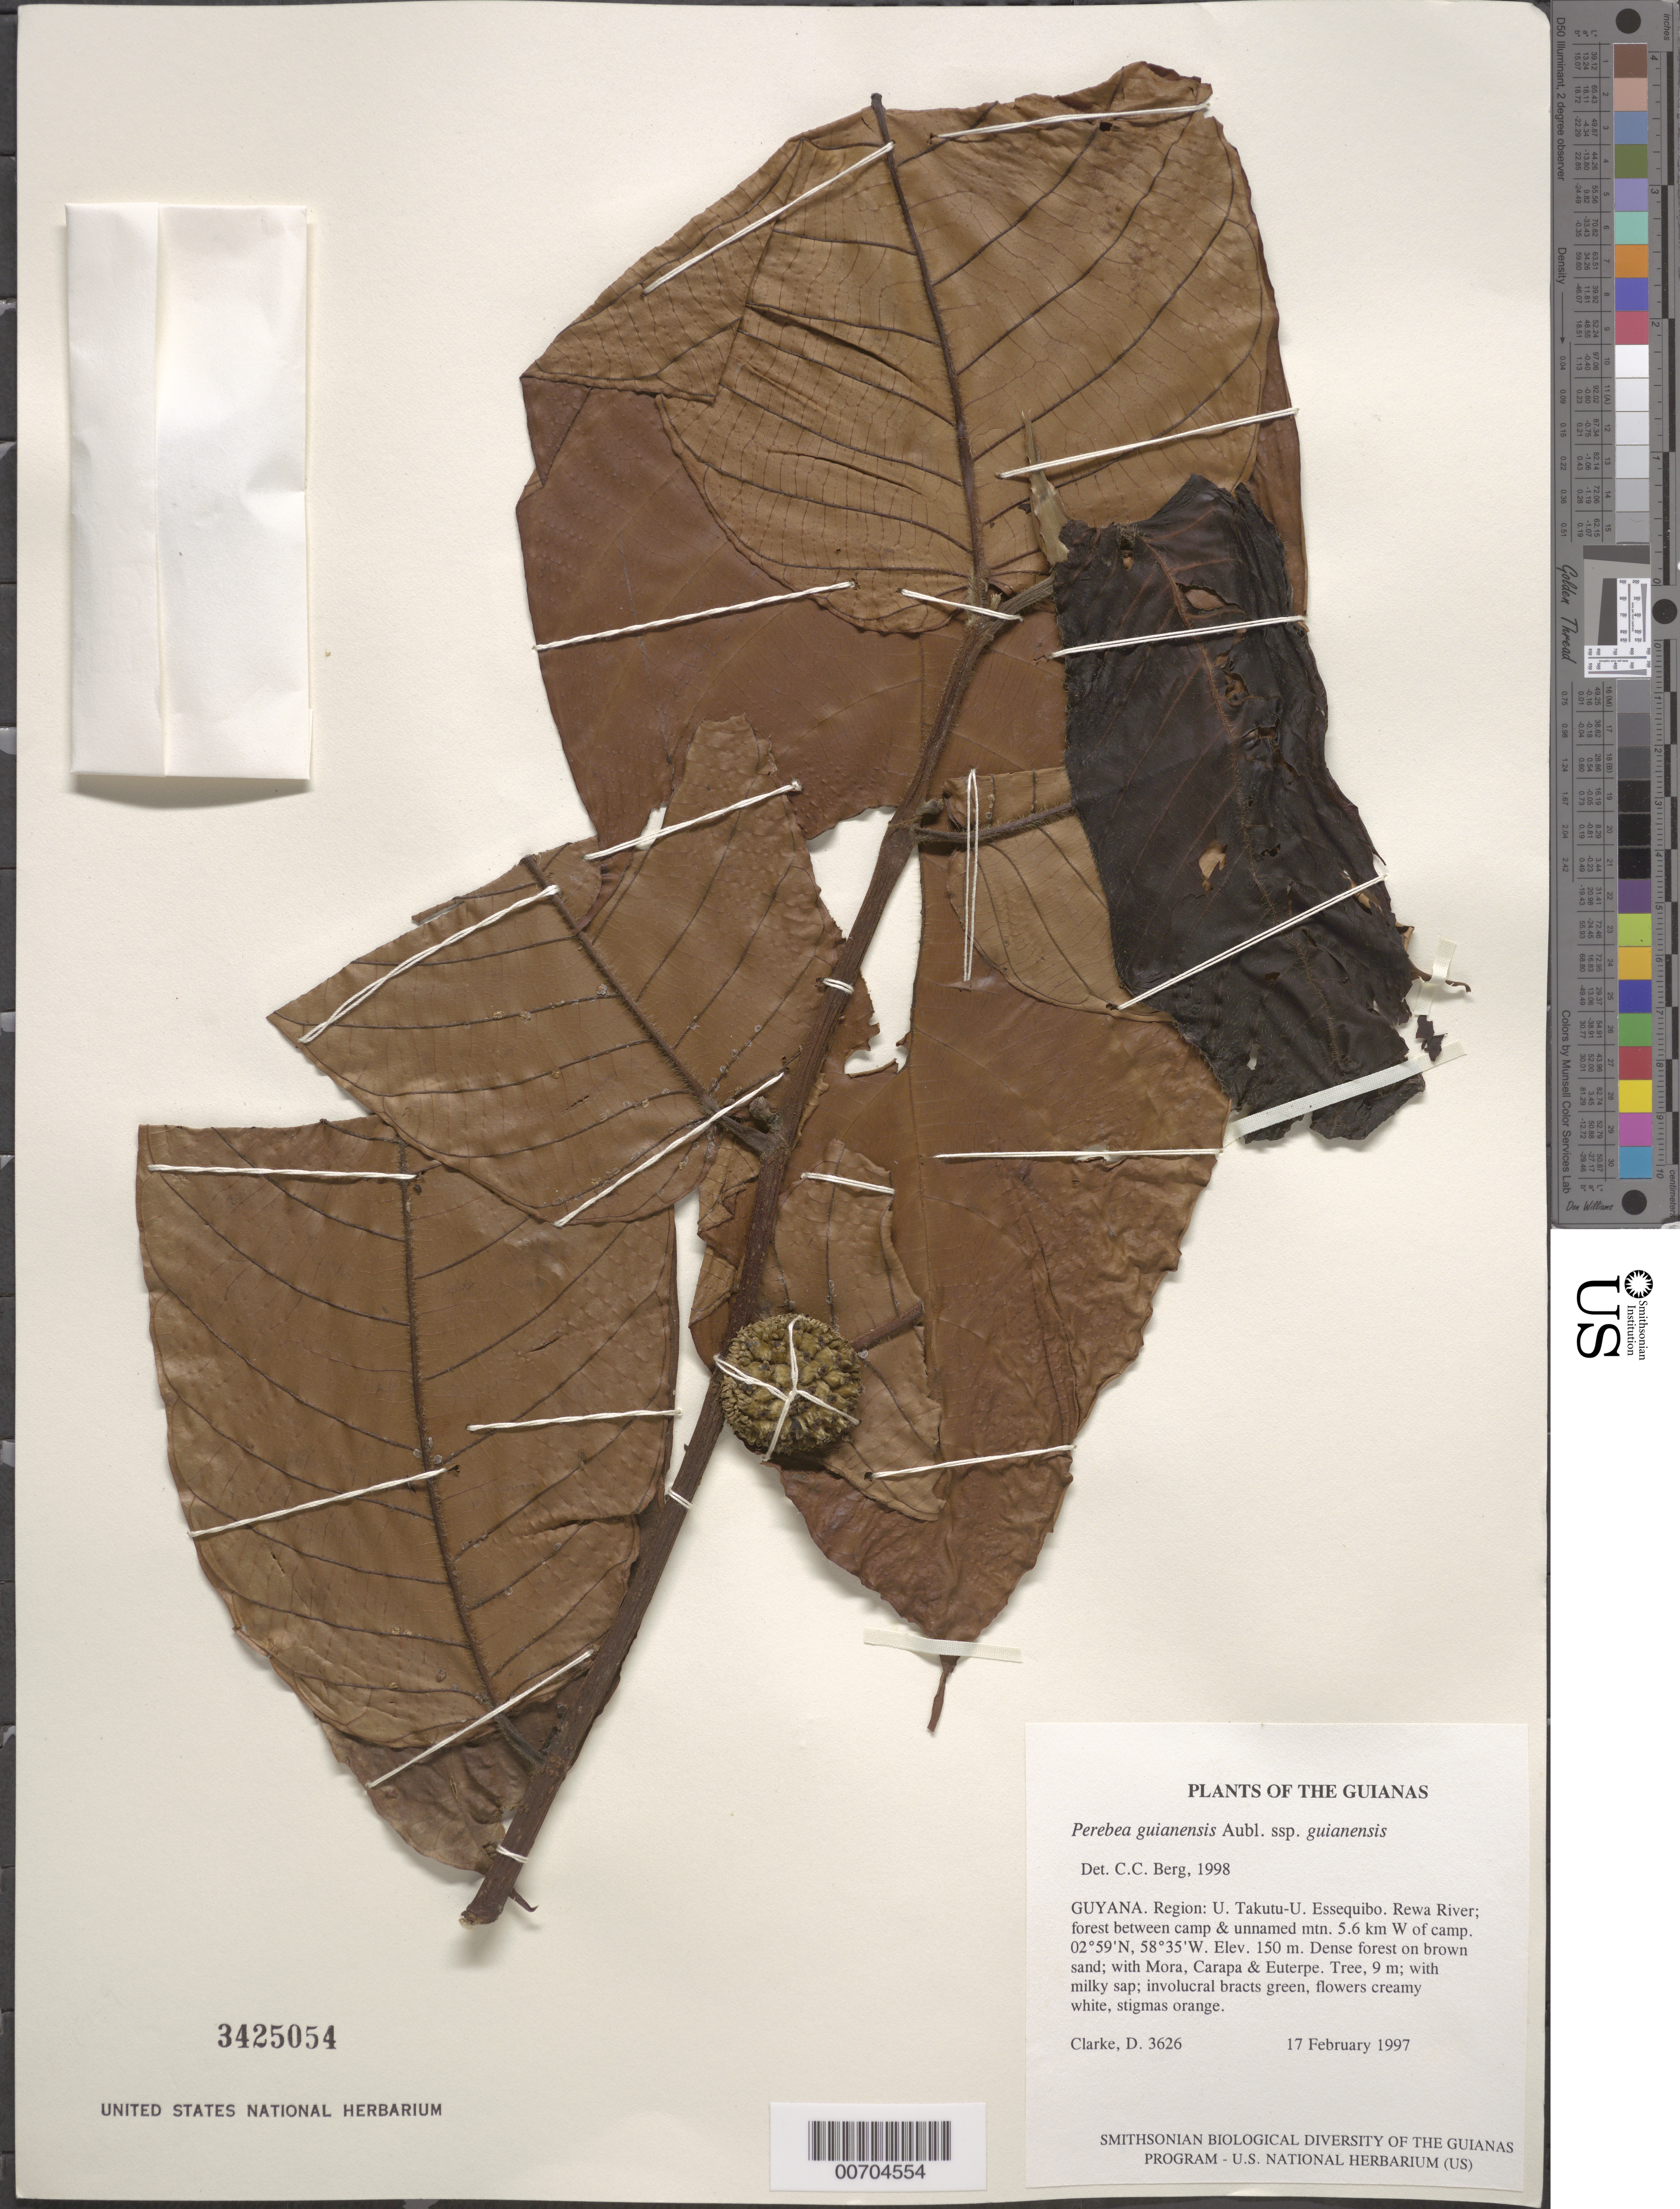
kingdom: Plantae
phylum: Tracheophyta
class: Magnoliopsida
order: Rosales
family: Moraceae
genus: Perebea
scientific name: Perebea guianensis subsp. guianensis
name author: Aubl.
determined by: Berg, C. C.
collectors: H. D. Clarke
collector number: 3626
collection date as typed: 17 February 1997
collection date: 1997-02-17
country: Guyana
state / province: U. Takutu-U. Essequibo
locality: Rewa River; forest between camp & unnamed mtn. 5.6 km W of camp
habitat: Dense forest on brown sand; with Mora, Carapa & Euterpe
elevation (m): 150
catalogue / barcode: US 3425054